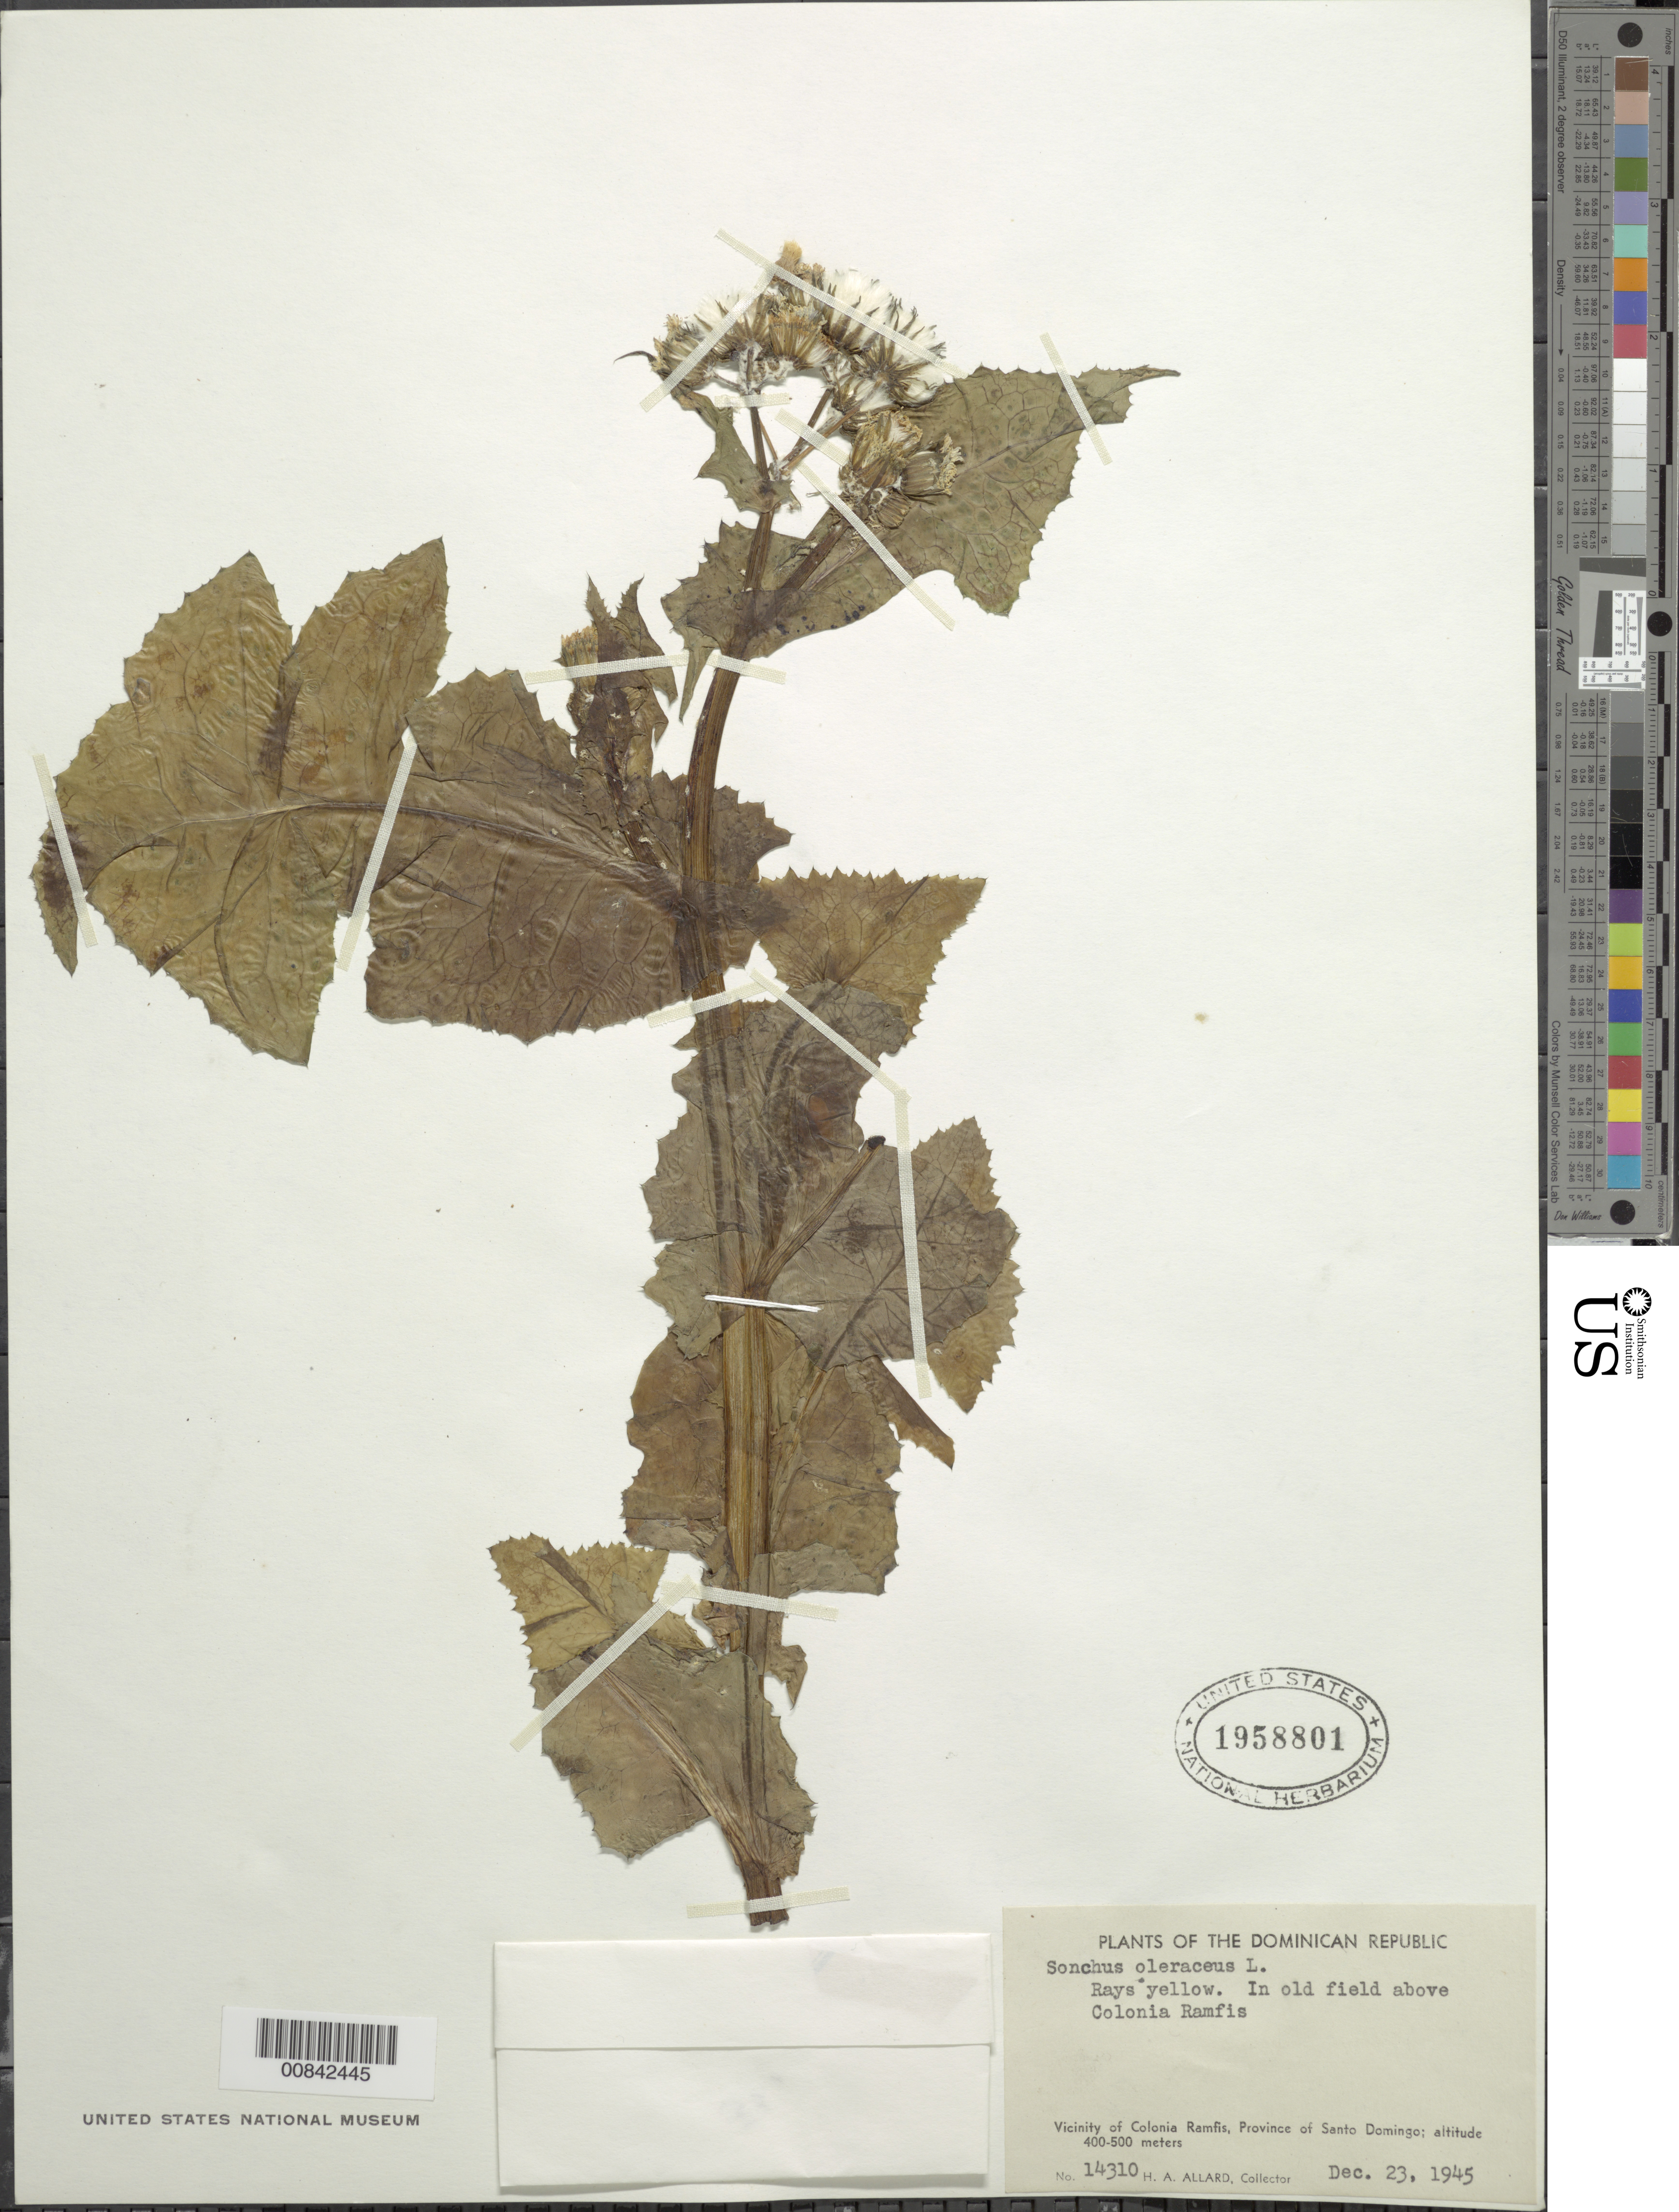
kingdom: Plantae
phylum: Tracheophyta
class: Magnoliopsida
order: Asterales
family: Asteraceae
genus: Sonchus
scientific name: Sonchus oleraceus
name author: L.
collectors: H. A. Allard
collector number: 14310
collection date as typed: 23 Dec 1945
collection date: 1945-12-23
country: Dominican Republic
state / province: Distrito Nacional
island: Hispaniola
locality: Vicinity of Colonia Ramfis, above town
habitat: Old field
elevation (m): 400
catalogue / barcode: US 1958801